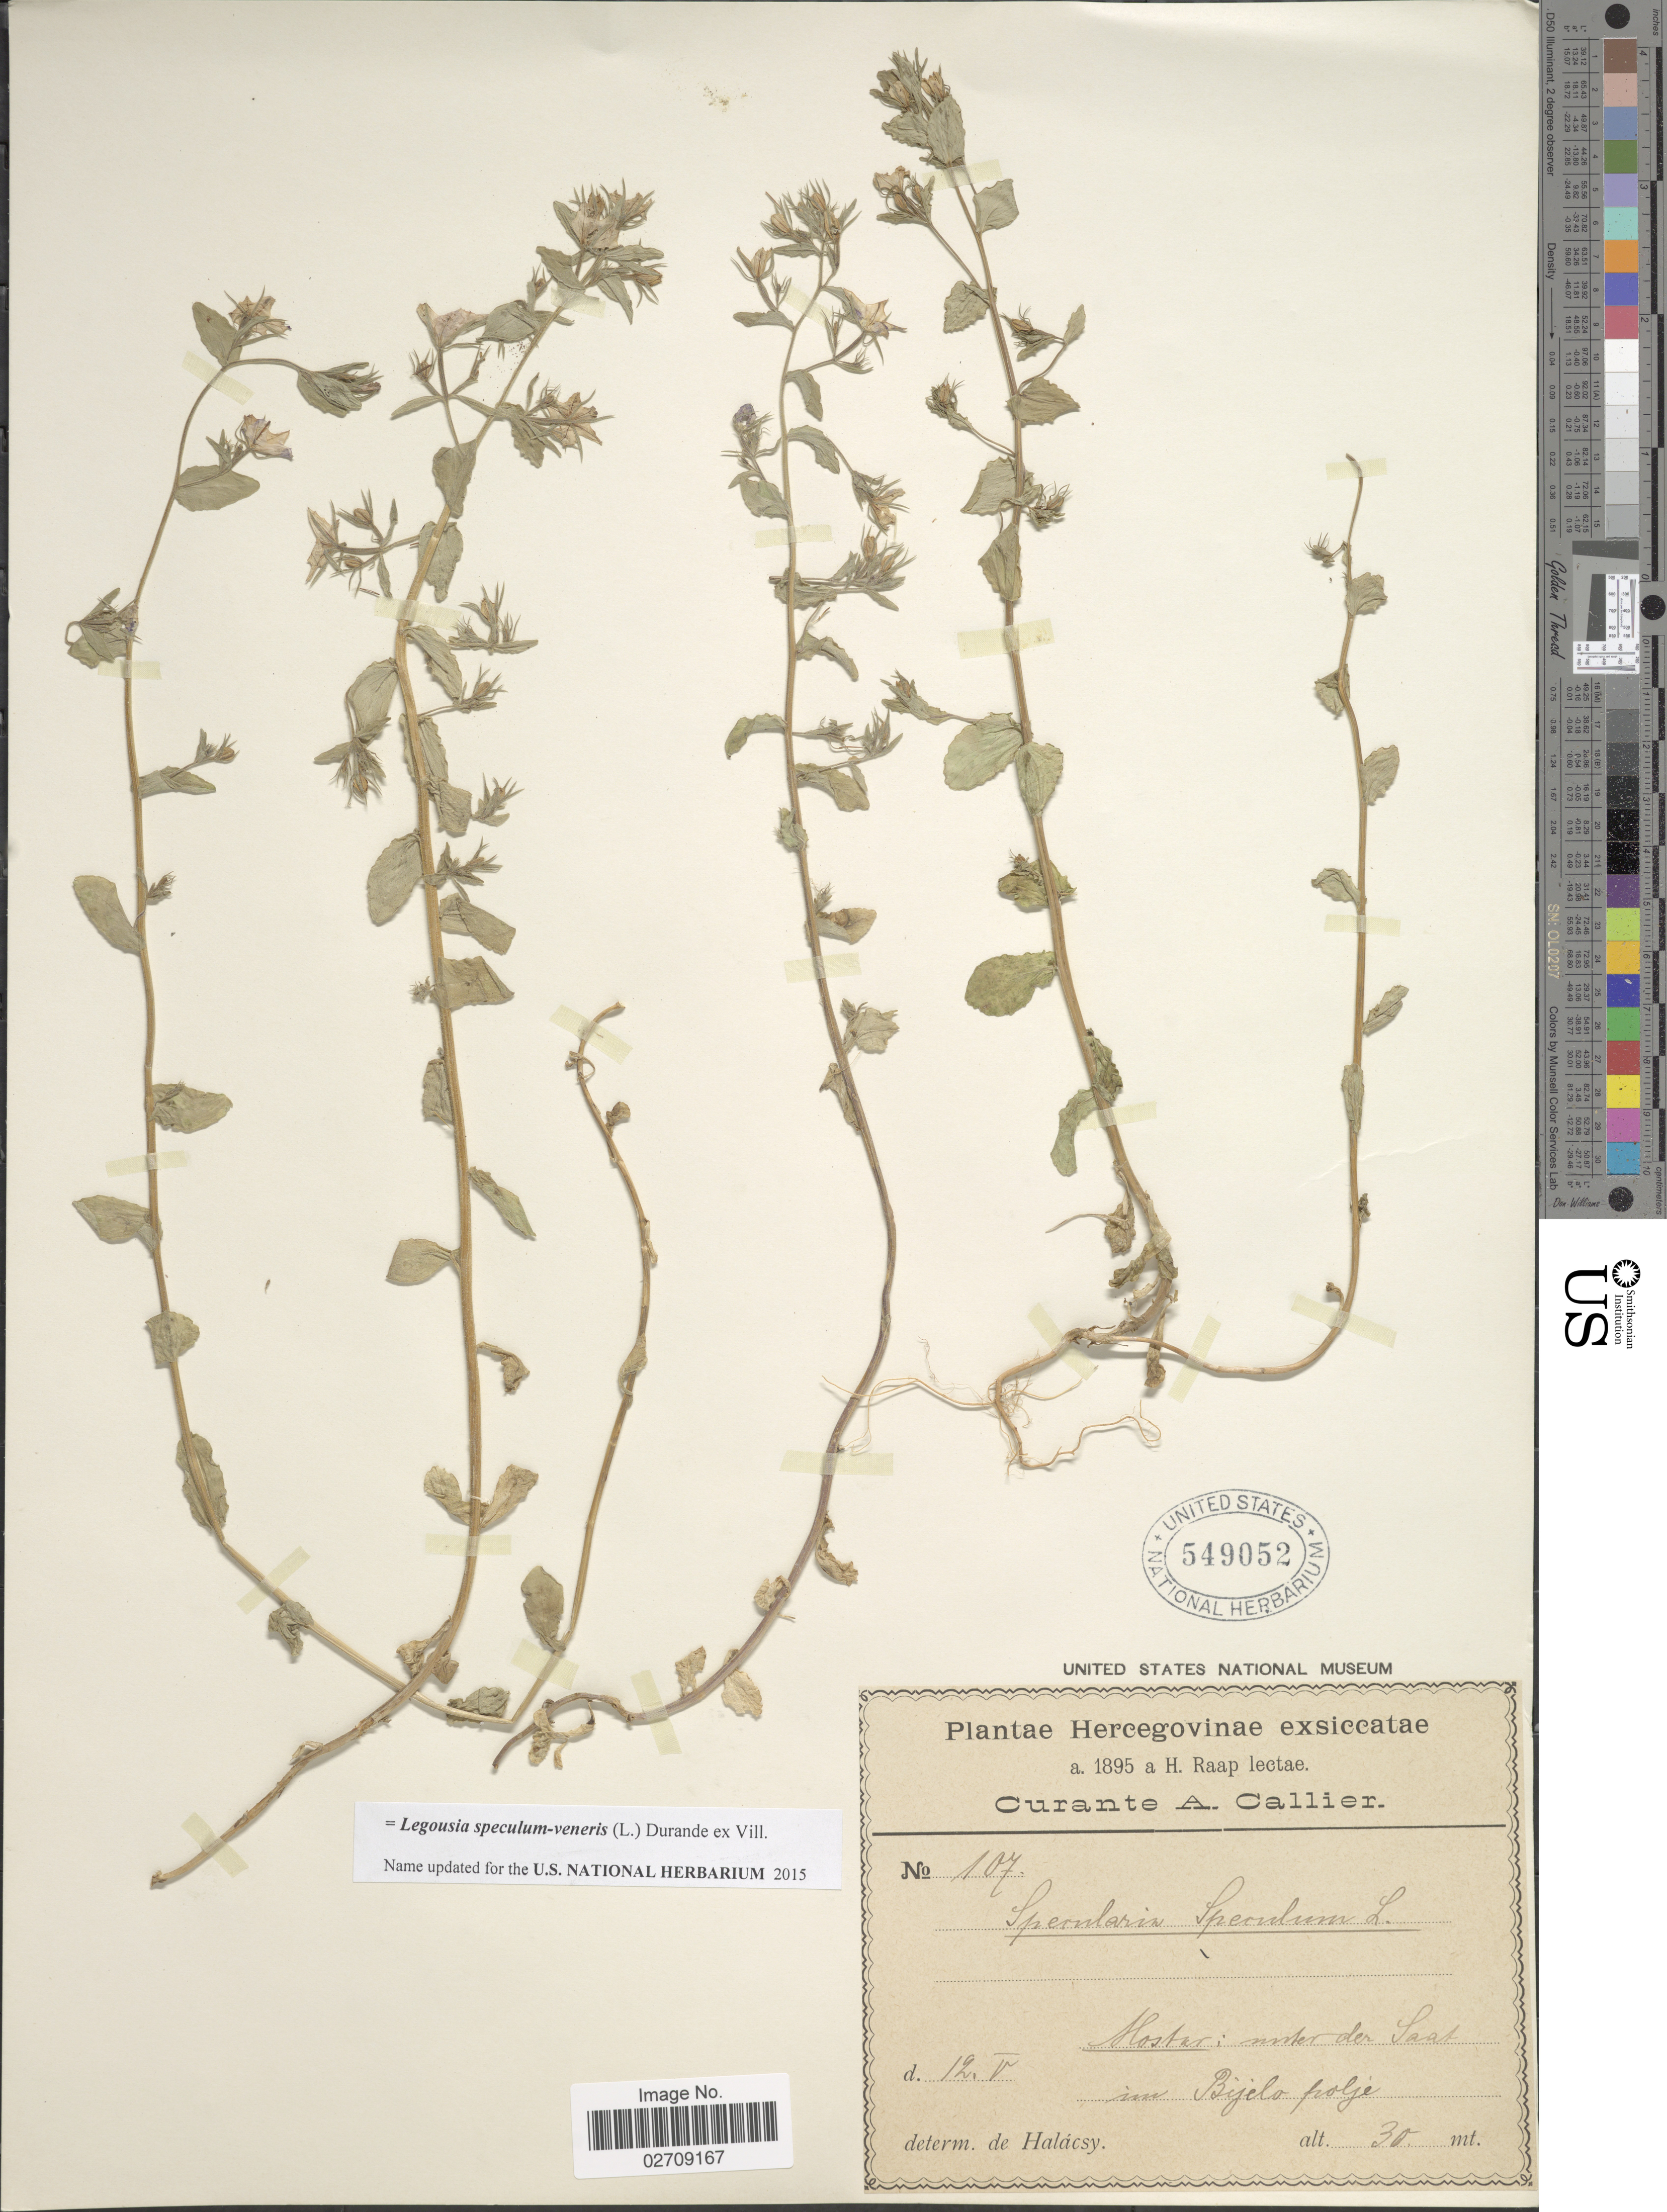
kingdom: Plantae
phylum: Tracheophyta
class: Magnoliopsida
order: Asterales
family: Campanulaceae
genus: Legousia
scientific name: Legousia speculum-veneris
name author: (L.) Chaix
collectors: H. Raap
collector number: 107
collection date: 1895-05-12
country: Bosnia and Herzegovina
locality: Hercegovinae. Moster: inter der Saab in Bijelo polje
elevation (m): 30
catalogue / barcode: US 549052